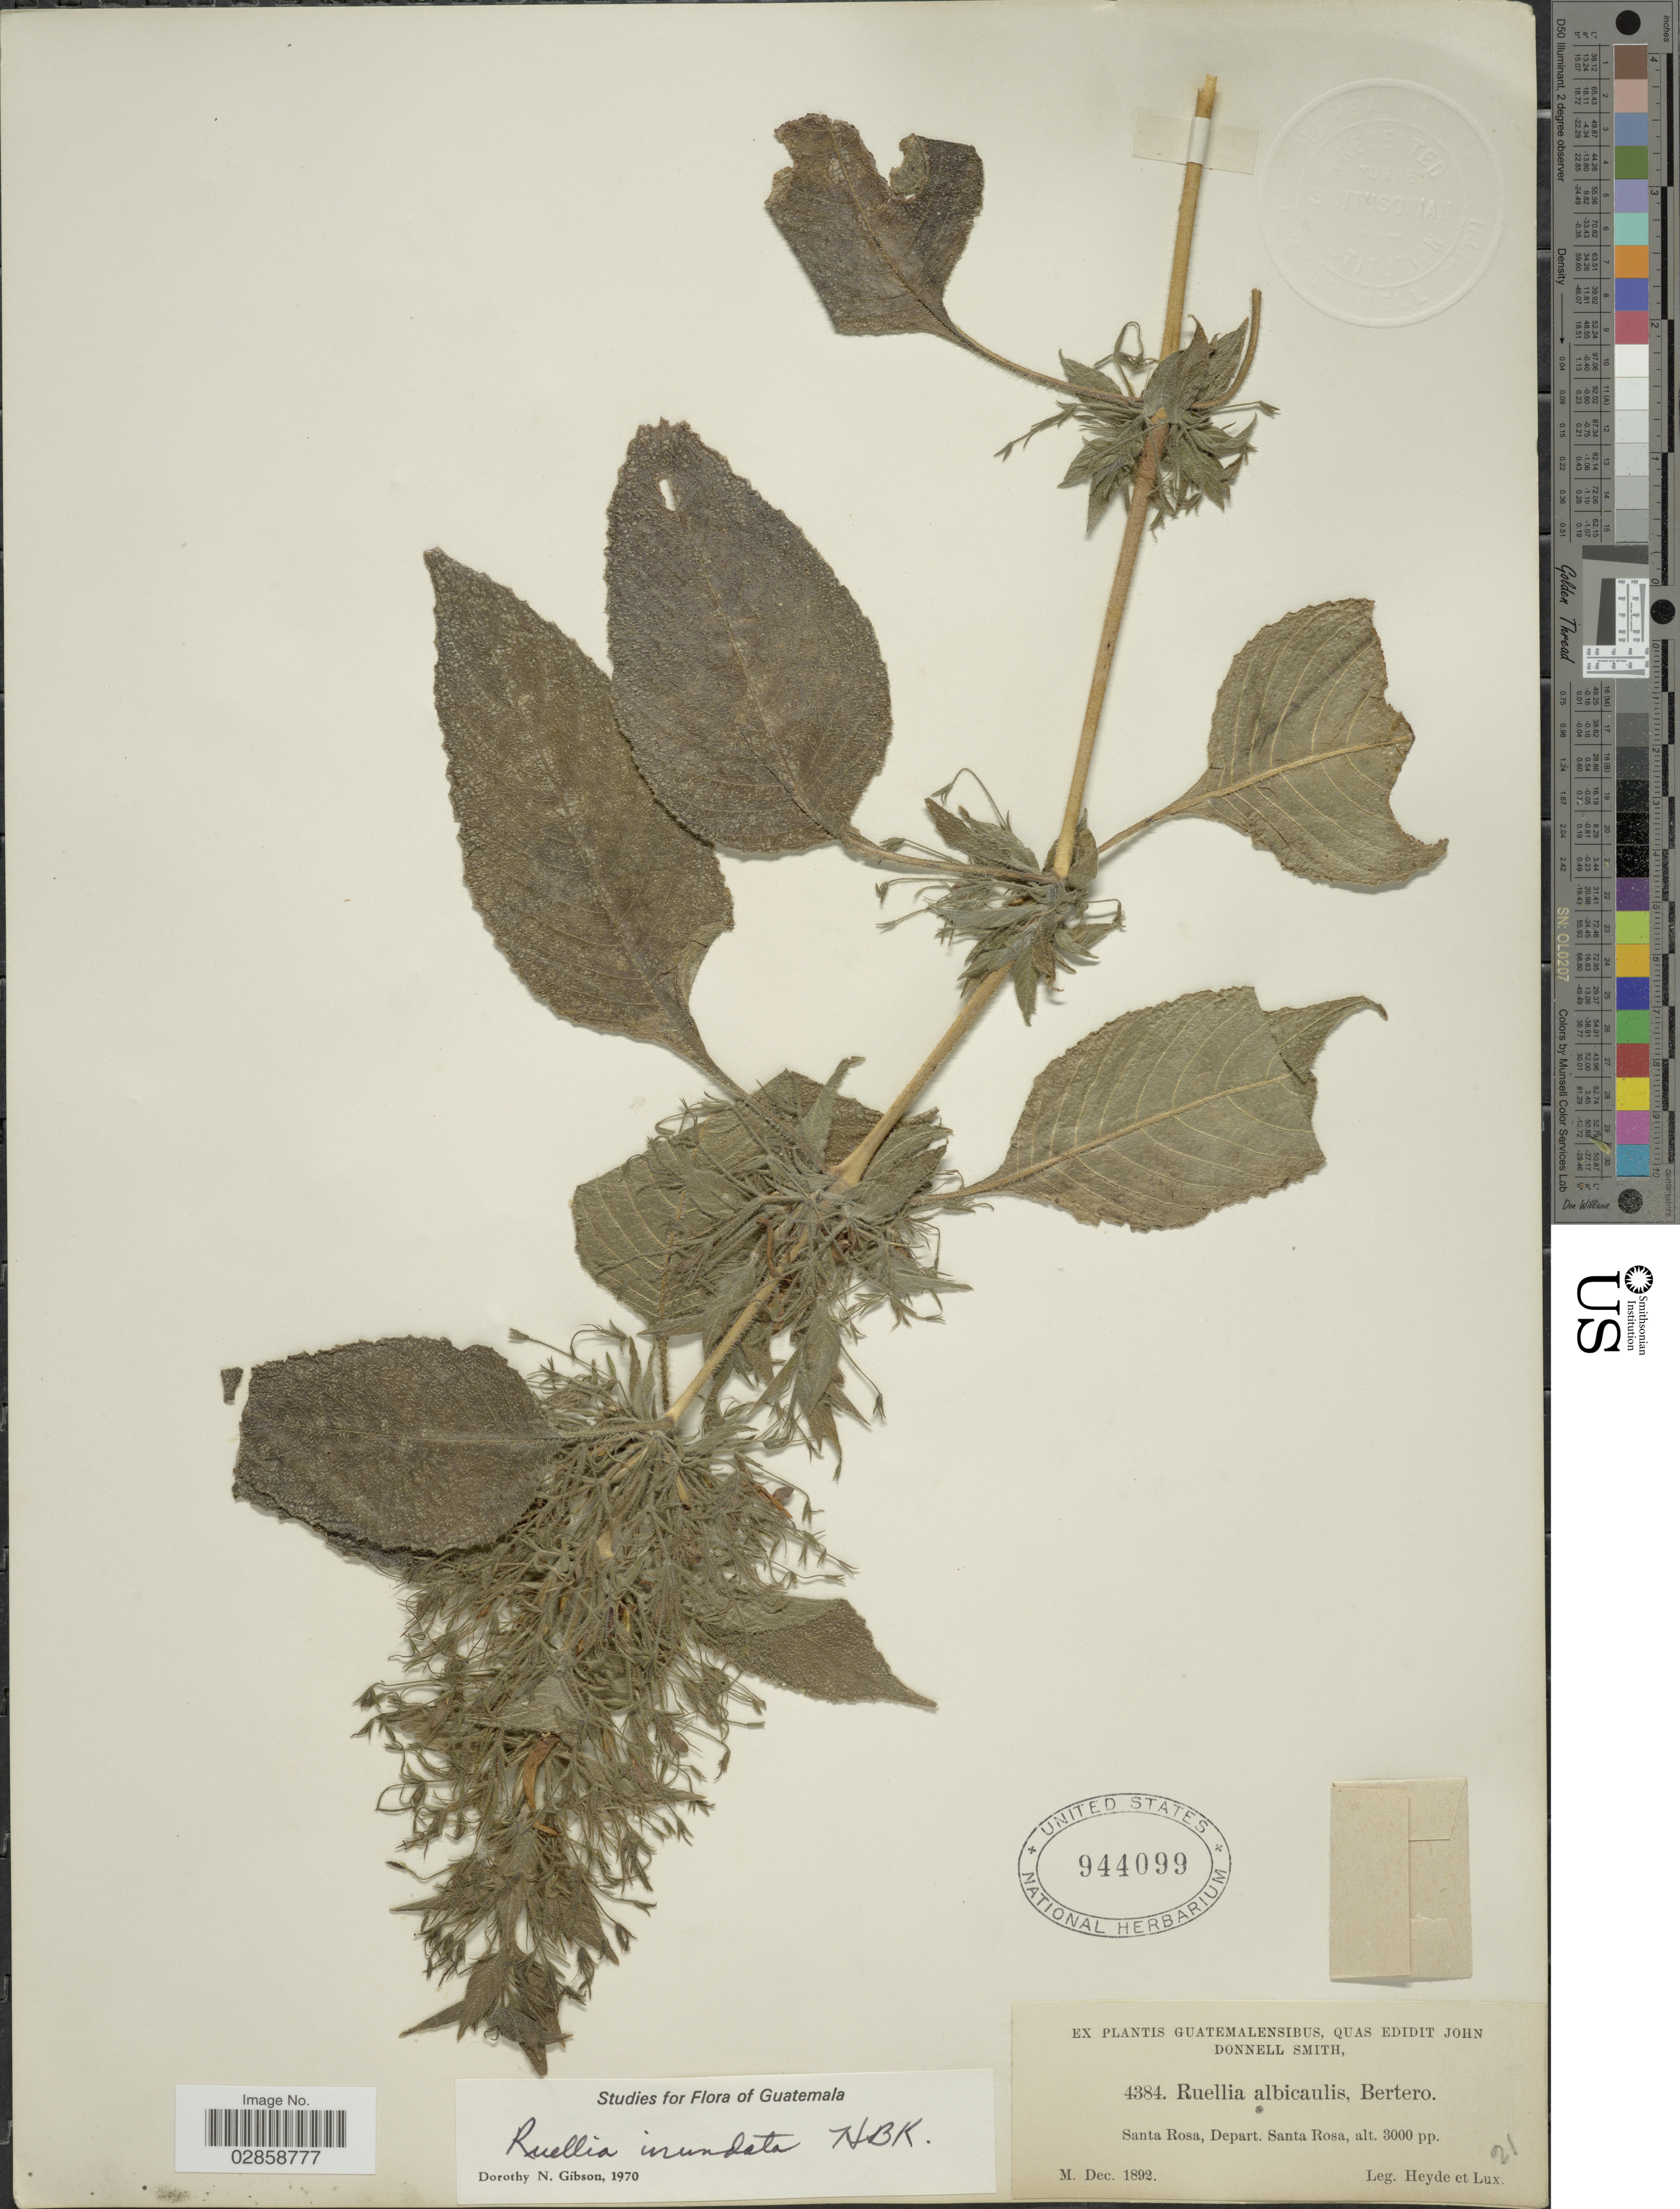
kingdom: Plantae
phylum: Tracheophyta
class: Magnoliopsida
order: Lamiales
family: Acanthaceae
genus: Ruellia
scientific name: Ruellia inundata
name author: Kunth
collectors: Heyde & Lux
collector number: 4384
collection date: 1892-12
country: Guatemala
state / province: Santa Rosa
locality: Santa Rosa, Depart. Santa Rosa.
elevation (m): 914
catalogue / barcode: US 944099